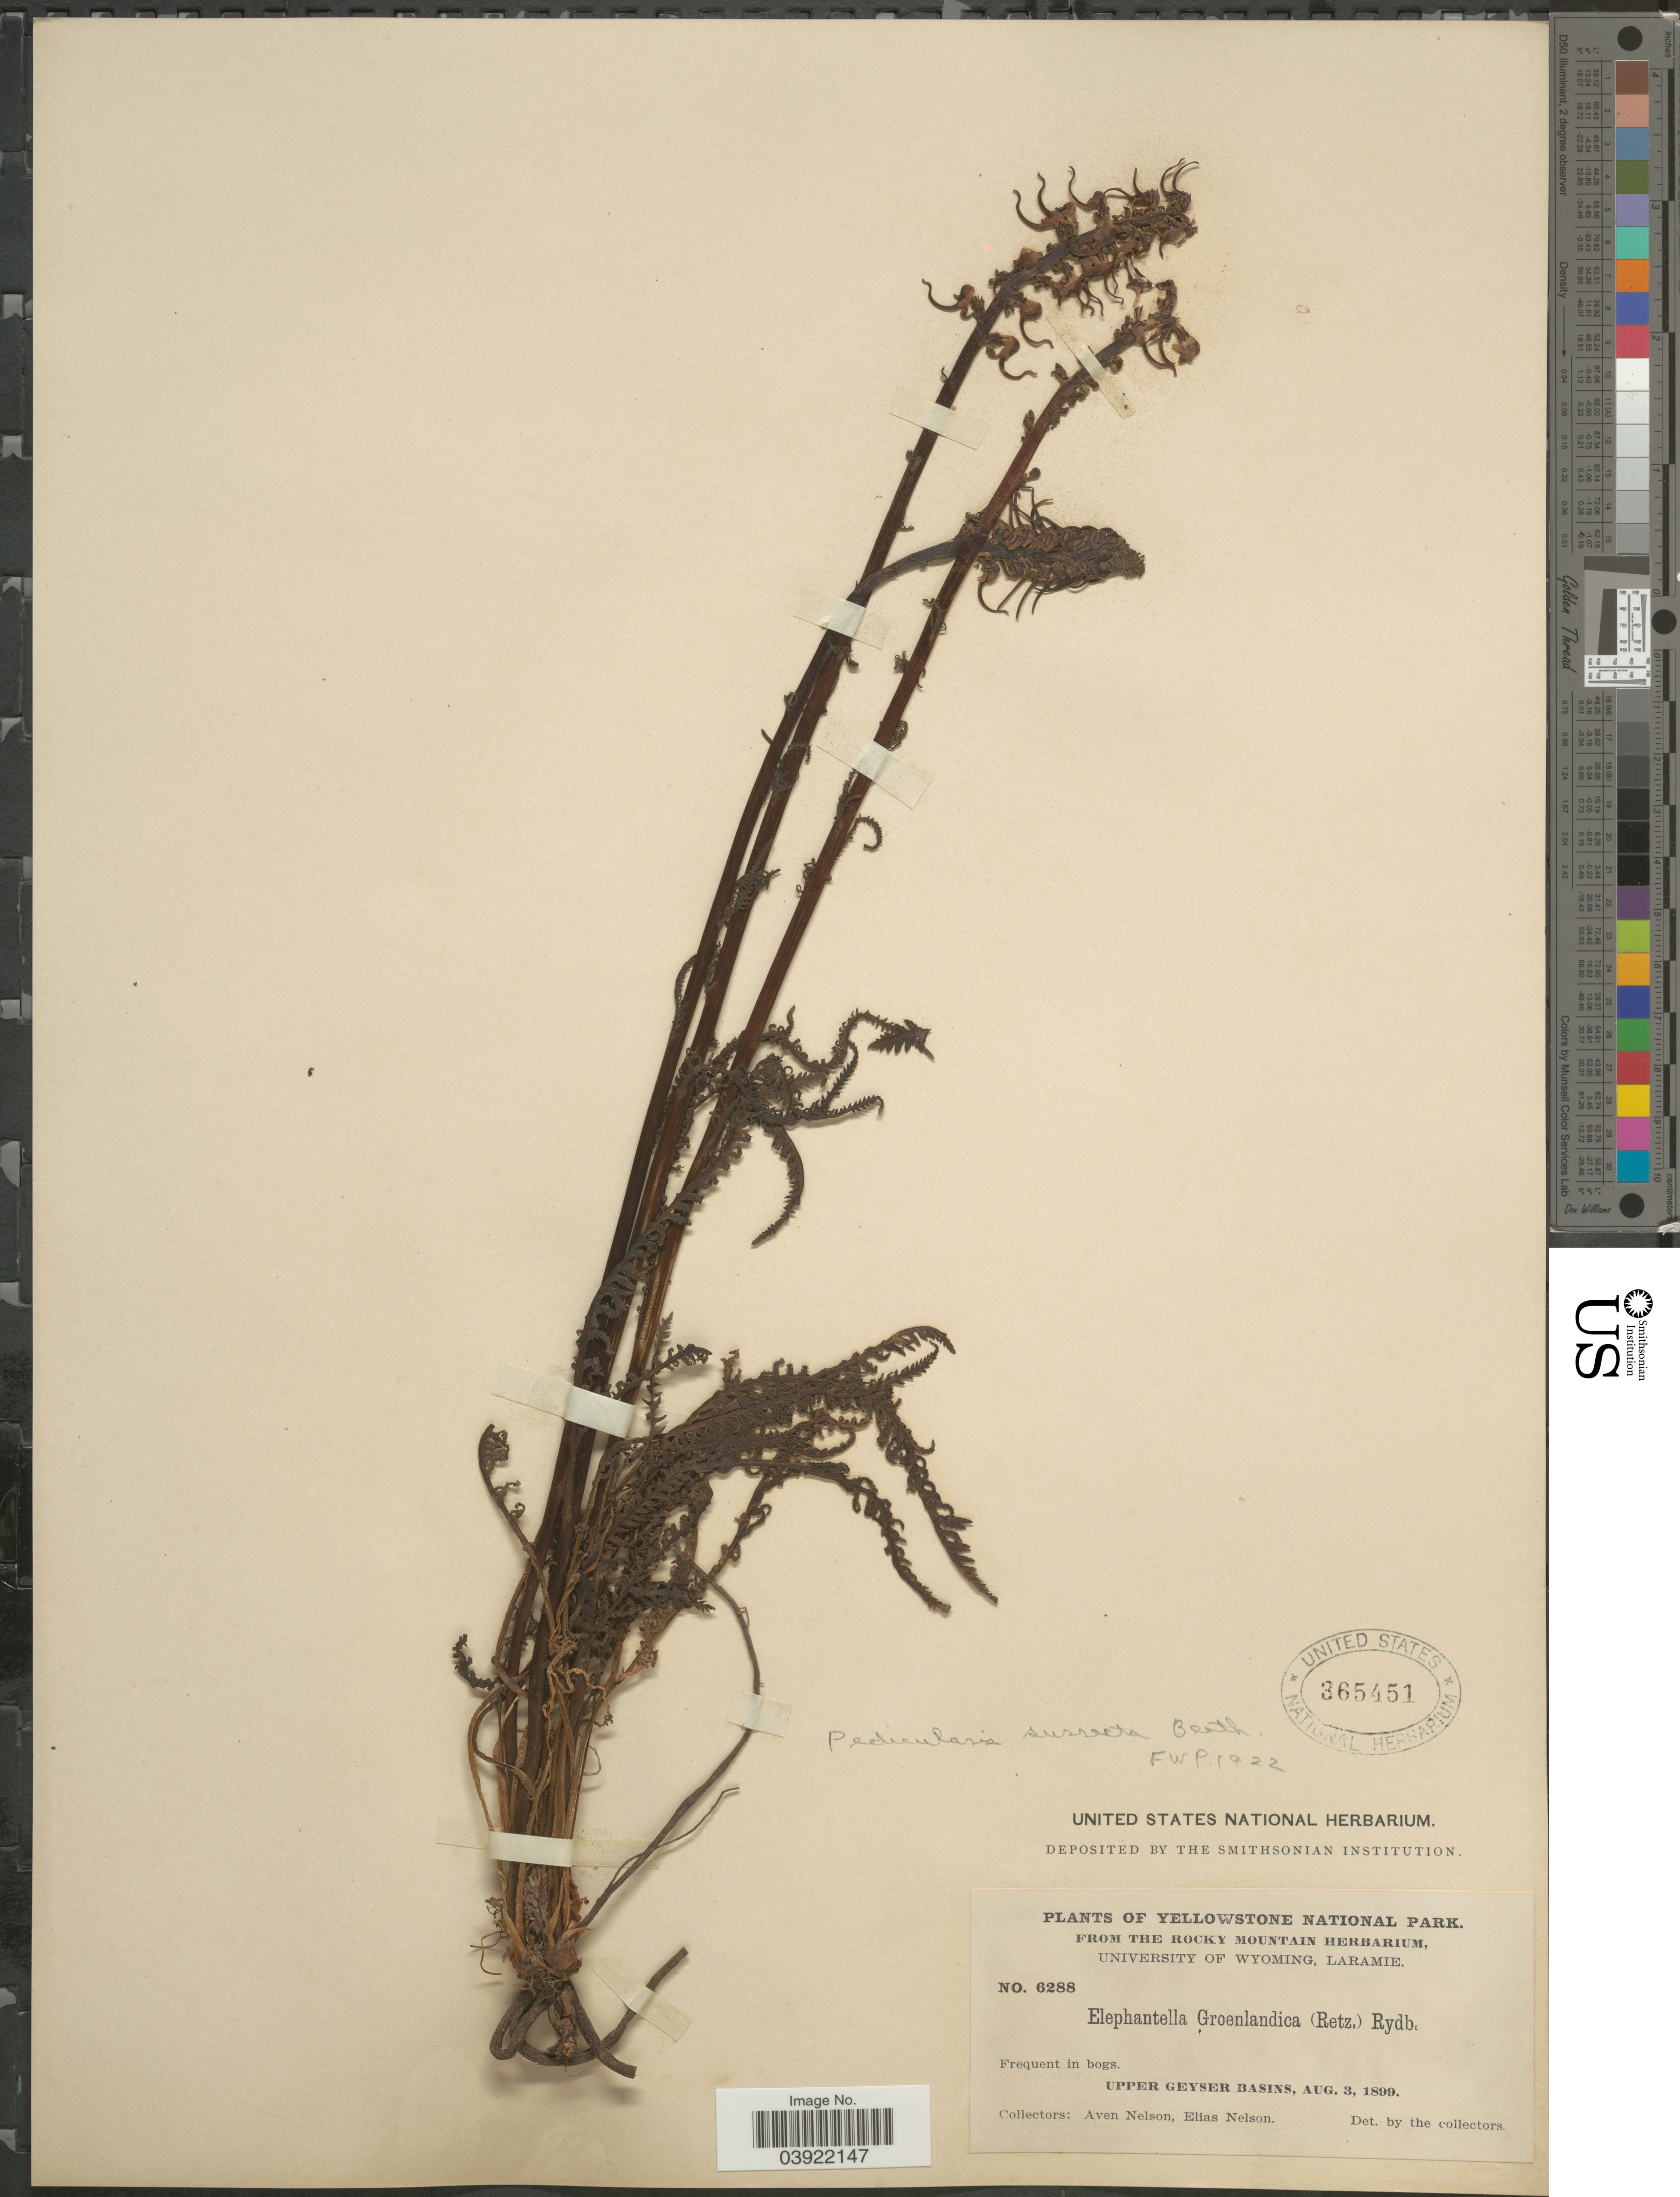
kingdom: Plantae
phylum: Tracheophyta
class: Magnoliopsida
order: Lamiales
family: Orobanchaceae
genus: Pedicularis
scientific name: Pedicularis groenlandica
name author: Retz.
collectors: A. Nelson & E. Nelson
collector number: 6288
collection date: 1899-08-03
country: United States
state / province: Wyoming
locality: Yellowstone National Park. Upper Geyser Basins.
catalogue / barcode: US 365451